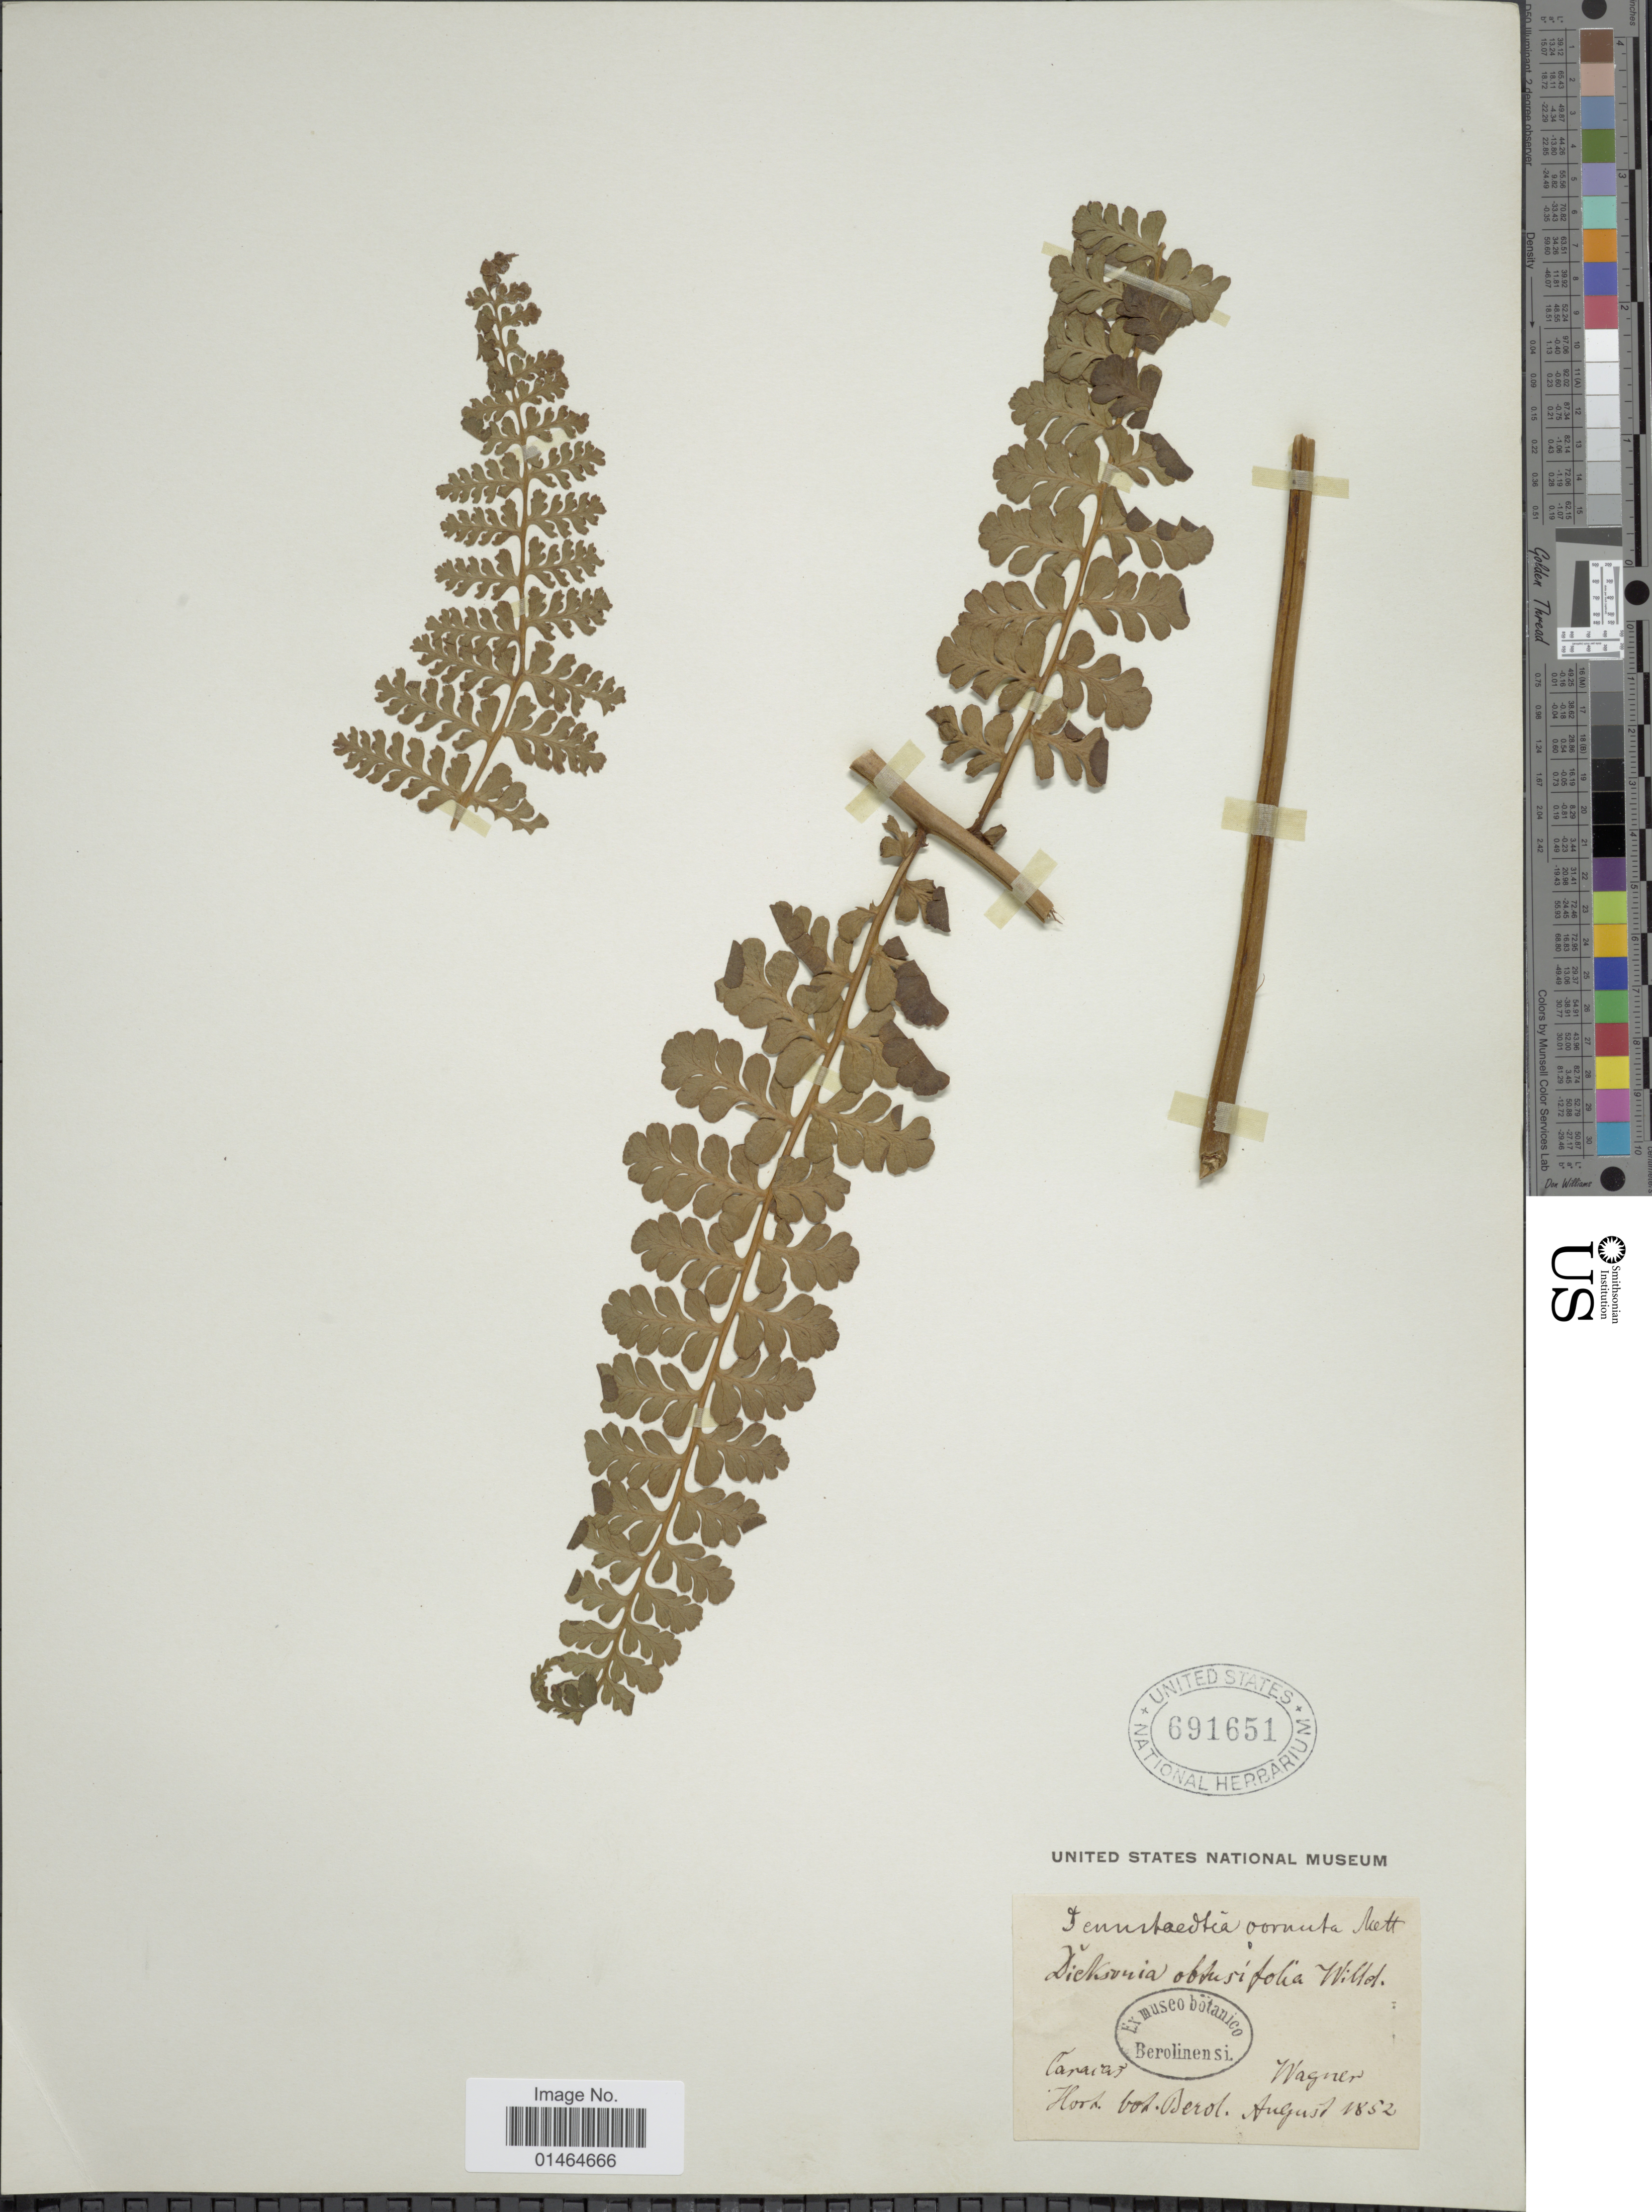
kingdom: Plantae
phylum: Tracheophyta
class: Polypodiopsida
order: Polypodiales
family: Dennstaedtiaceae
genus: Dennstaedtia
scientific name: Dennstaedtia dissecta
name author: (Sw.) T. Moore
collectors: -- Wagner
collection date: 1852-08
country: Venezuela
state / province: Distrito Federal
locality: Caracas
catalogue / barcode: US 691651